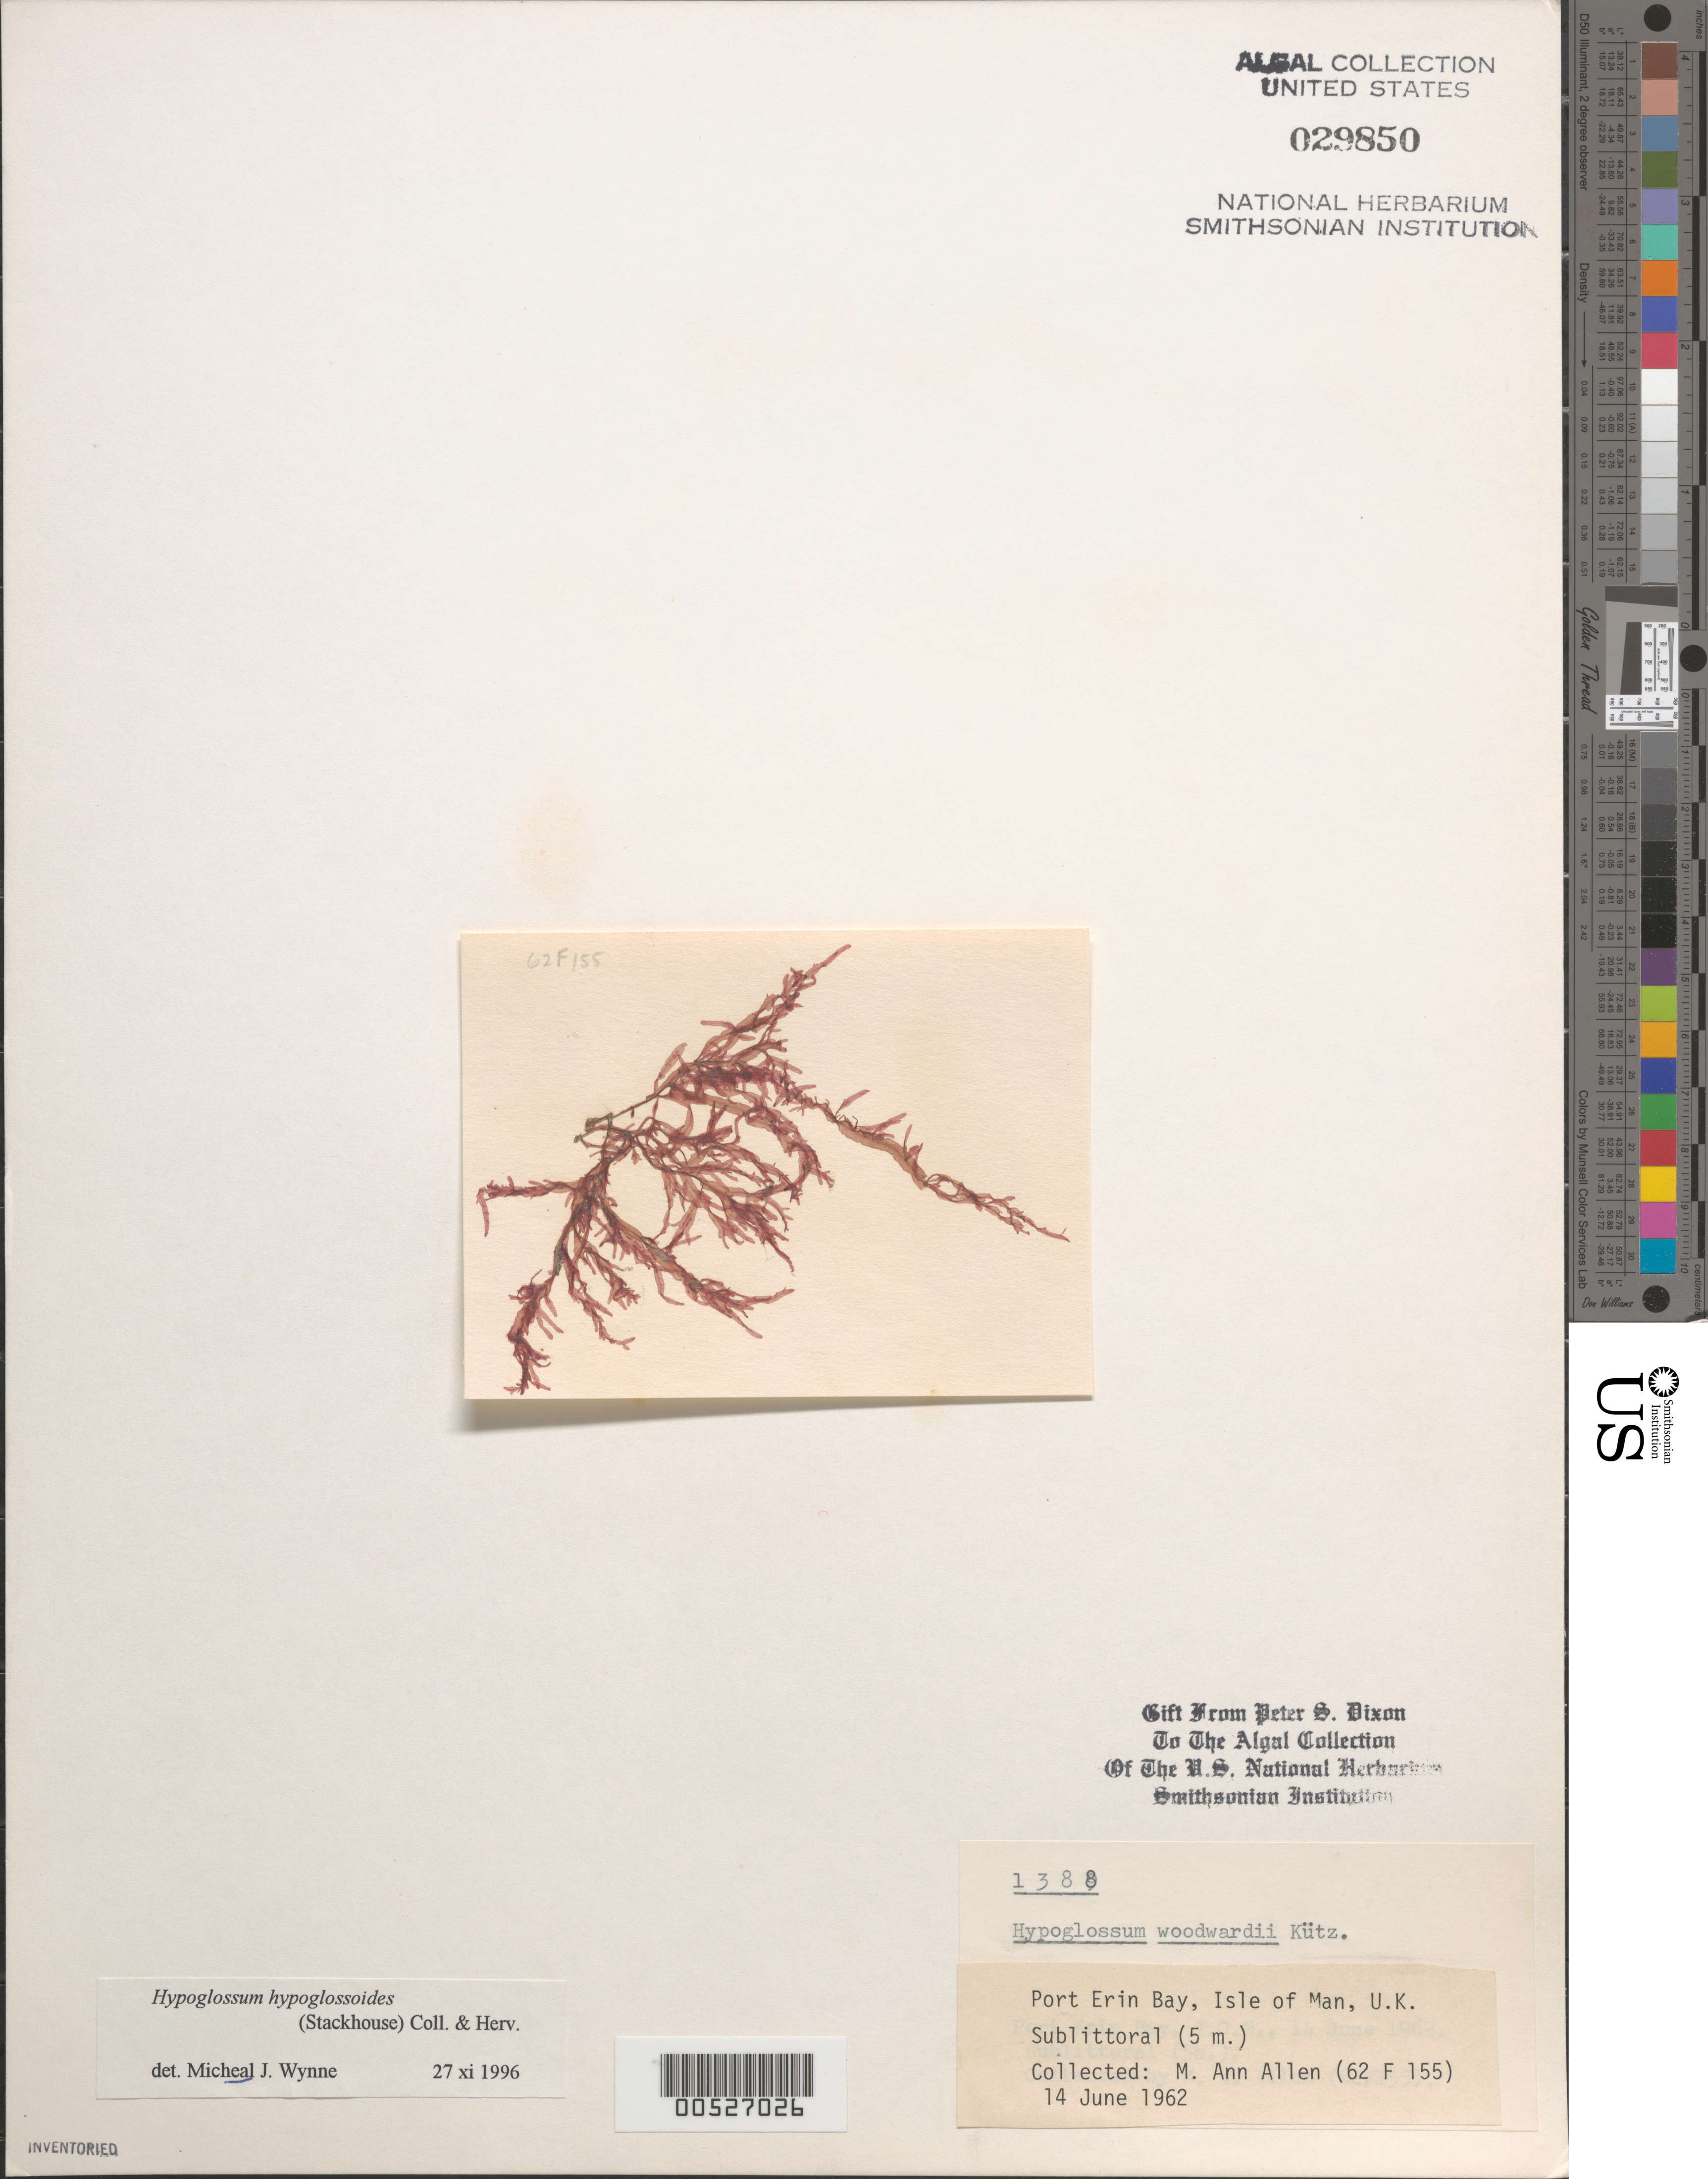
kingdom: Plantae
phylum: Rhodophyta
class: Florideophyceae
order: Ceramiales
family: Delesseriaceae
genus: Hypoglossum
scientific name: Hypoglossum hypoglossoides (Harv.) Womersley & Shepley, nom. illeg.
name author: (Harv.) Womersley & Shepley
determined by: Wynne, M. J.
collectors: A. M. Allen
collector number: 62G155 & PSD 1388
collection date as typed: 14 Jun 1962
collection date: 1962-06-14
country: United Kingdom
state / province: England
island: Isle of Man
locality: Port Erin Bay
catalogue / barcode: US 29850